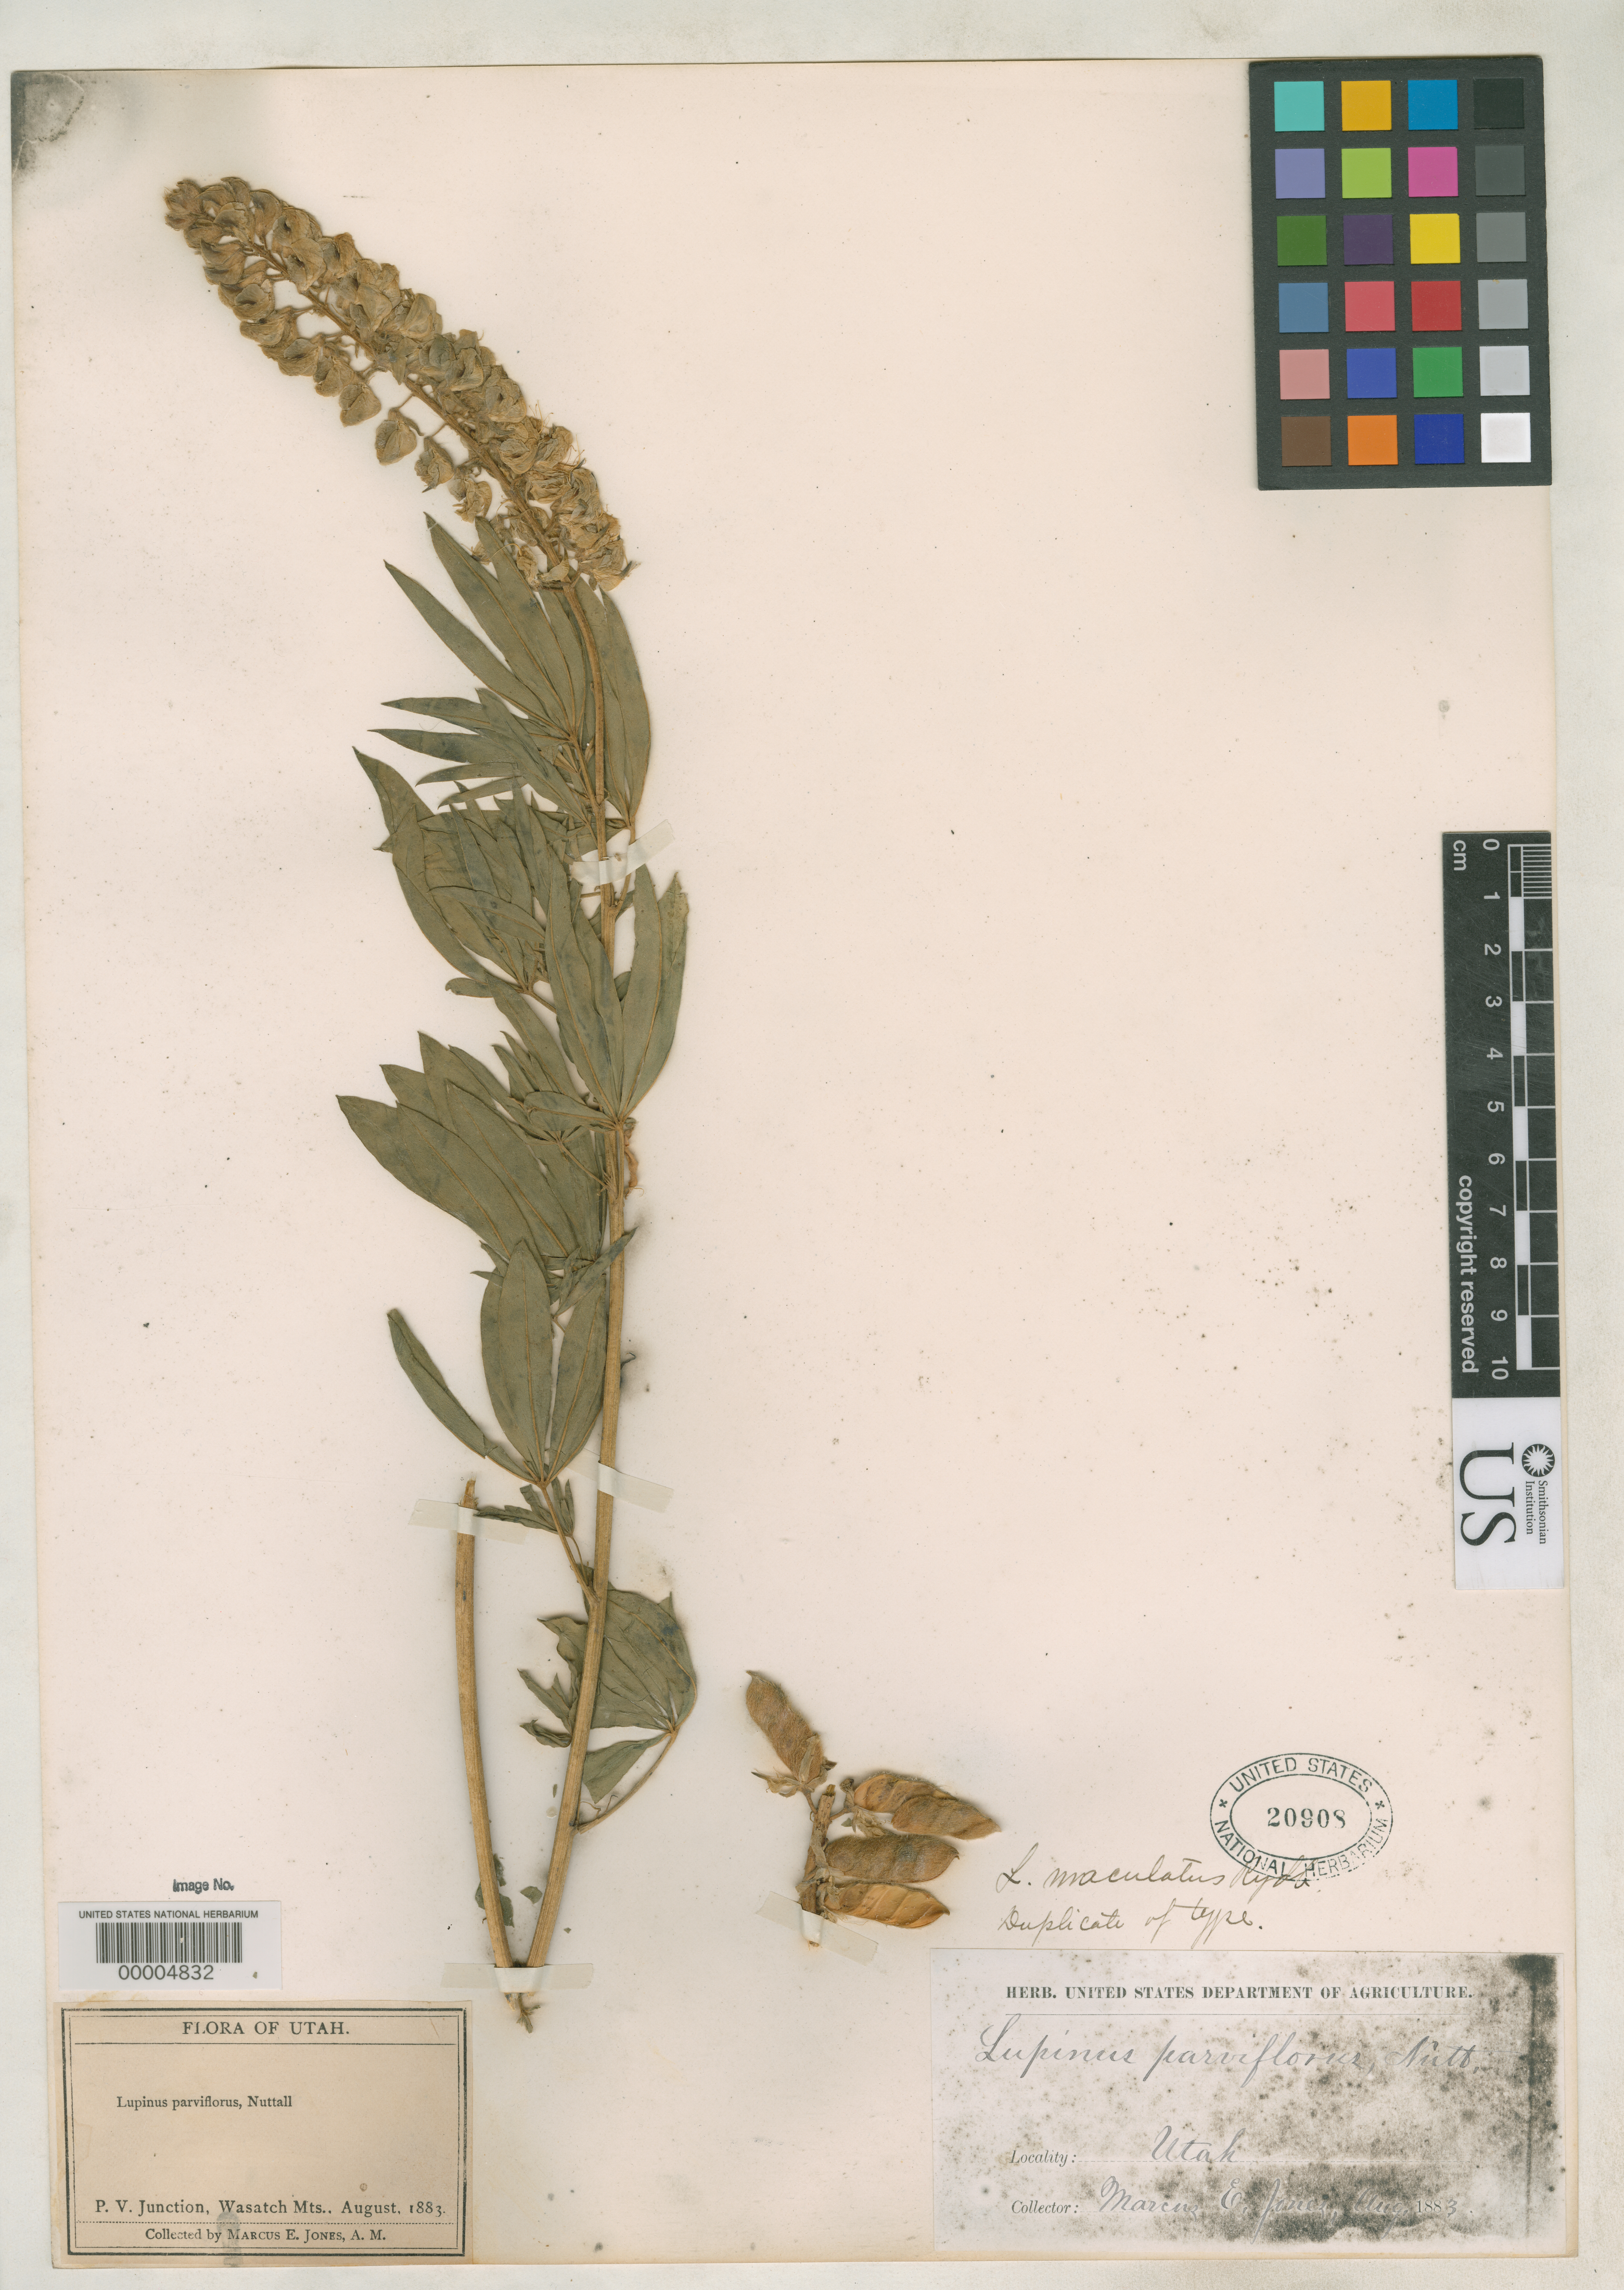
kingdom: Plantae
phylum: Tracheophyta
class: Magnoliopsida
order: Fabales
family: Fabaceae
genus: Lupinus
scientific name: Lupinus maculatus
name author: Rydb.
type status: Isotype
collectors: M. E. Jones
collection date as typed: Aug 1883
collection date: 1883-08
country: United States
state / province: Utah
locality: P.V. Junction, Wahsatch Mts.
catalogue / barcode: US 20908